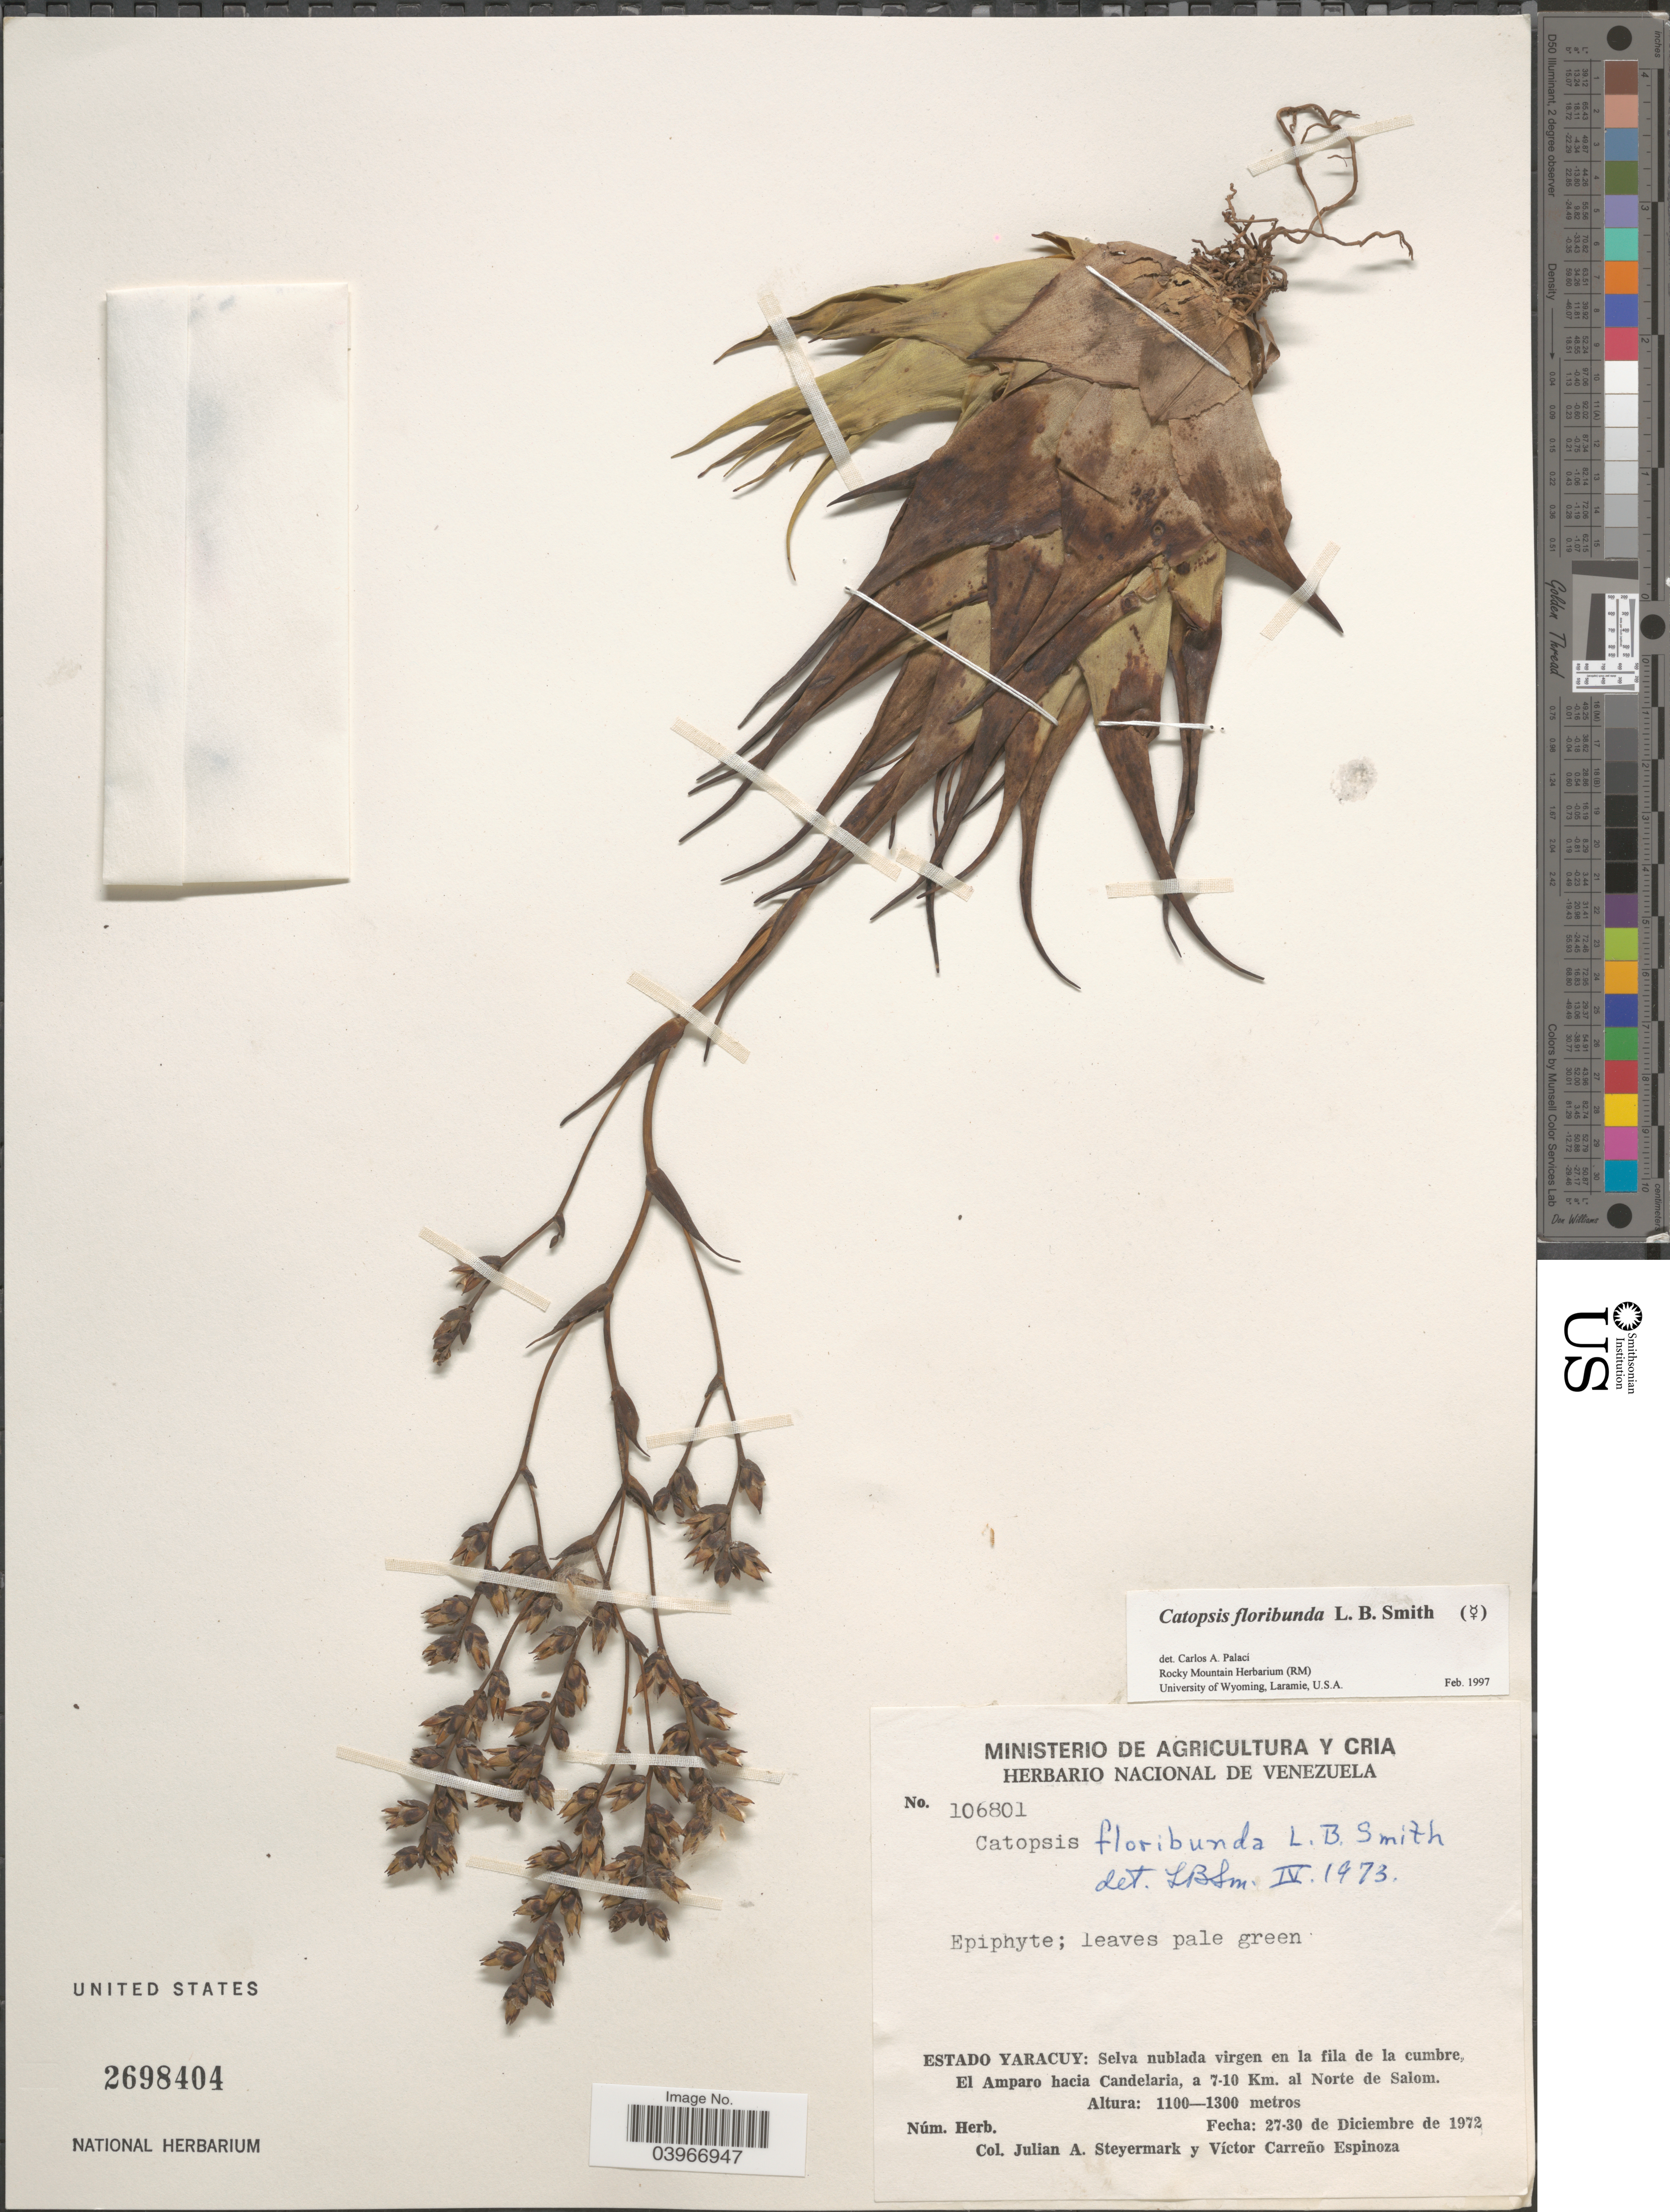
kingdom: Plantae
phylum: Tracheophyta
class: Liliopsida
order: Poales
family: Bromeliaceae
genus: Catopsis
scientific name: Catopsis floribunda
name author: L.B. Sm.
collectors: J. Steyermark & V. Carreño E.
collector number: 106801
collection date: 1972-12-27/1972-12-30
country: Venezuela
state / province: Yaracuy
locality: Selva nublada virgen en la fila de la cumbre, El Amparo hacia Candelaria, a 7-10 Km. al Norte de Salom.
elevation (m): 1100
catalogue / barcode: US 2698404